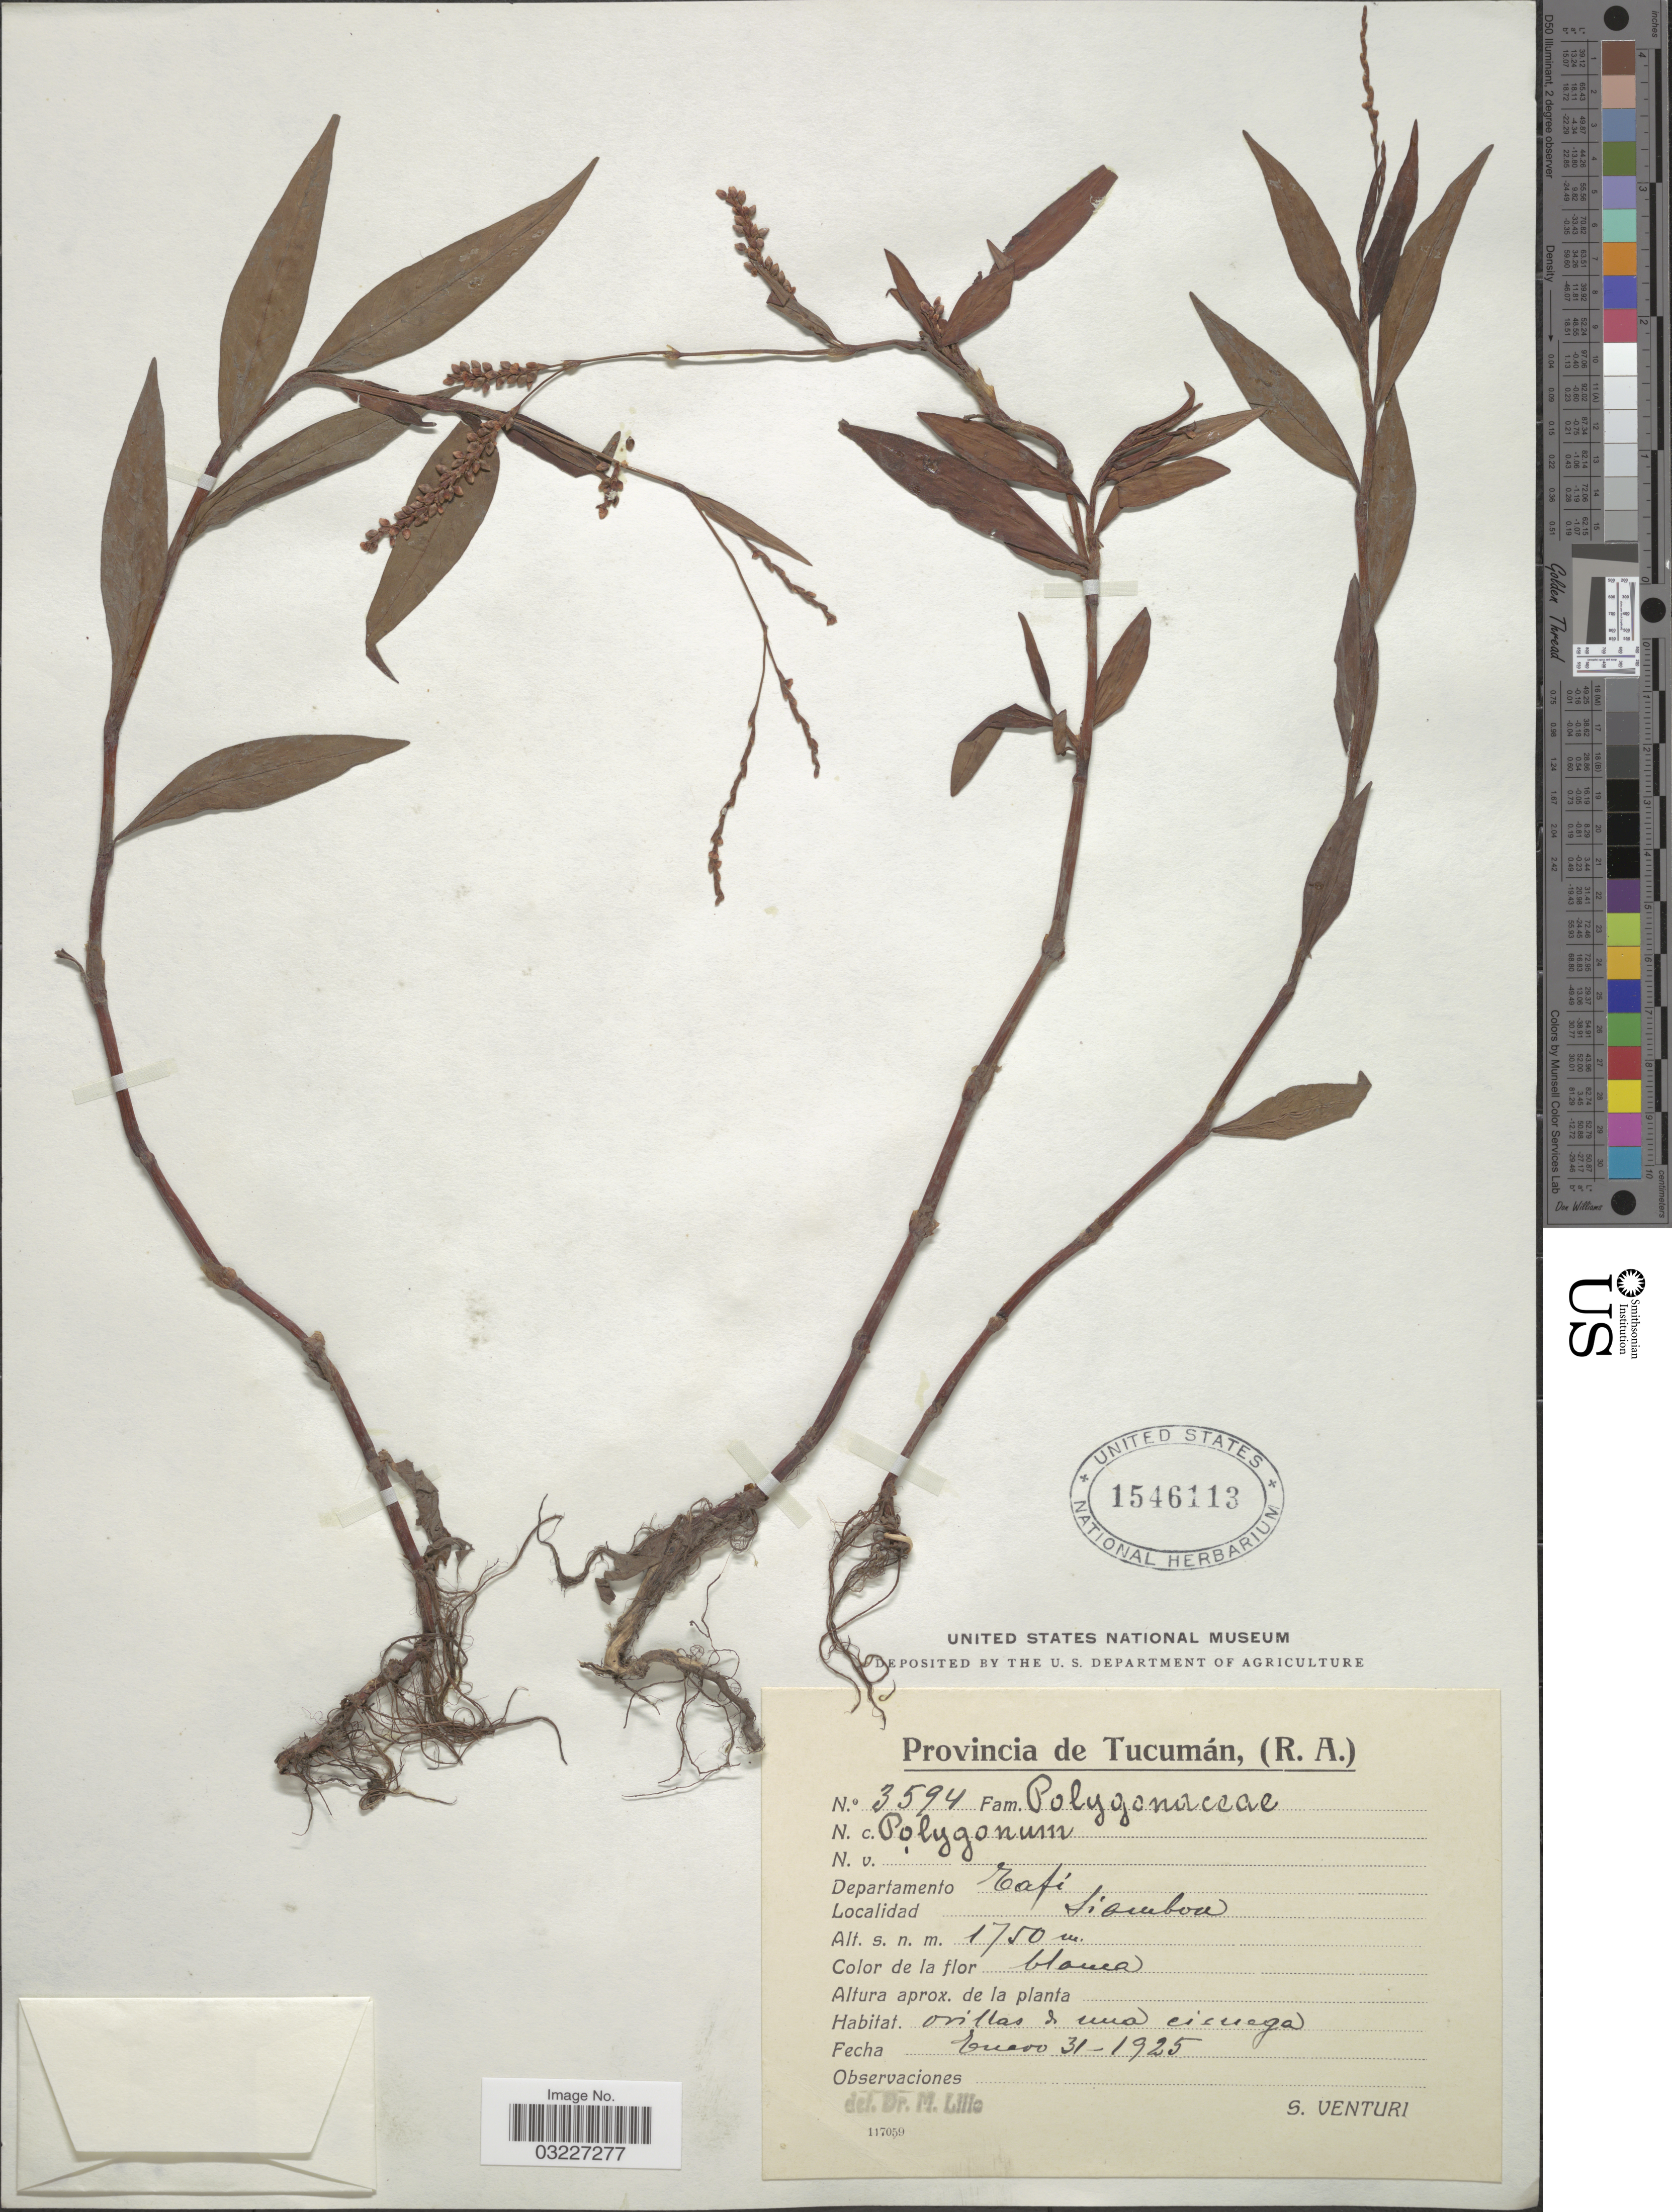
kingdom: Plantae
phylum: Tracheophyta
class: Magnoliopsida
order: Caryophyllales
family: Polygonaceae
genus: Polygonum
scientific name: Polygonum sp.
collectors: S. Venturi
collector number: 3594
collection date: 1925-01-31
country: Argentina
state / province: Tucuman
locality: Departamento Tafí. Siambon.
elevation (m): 1750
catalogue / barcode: US 1546113